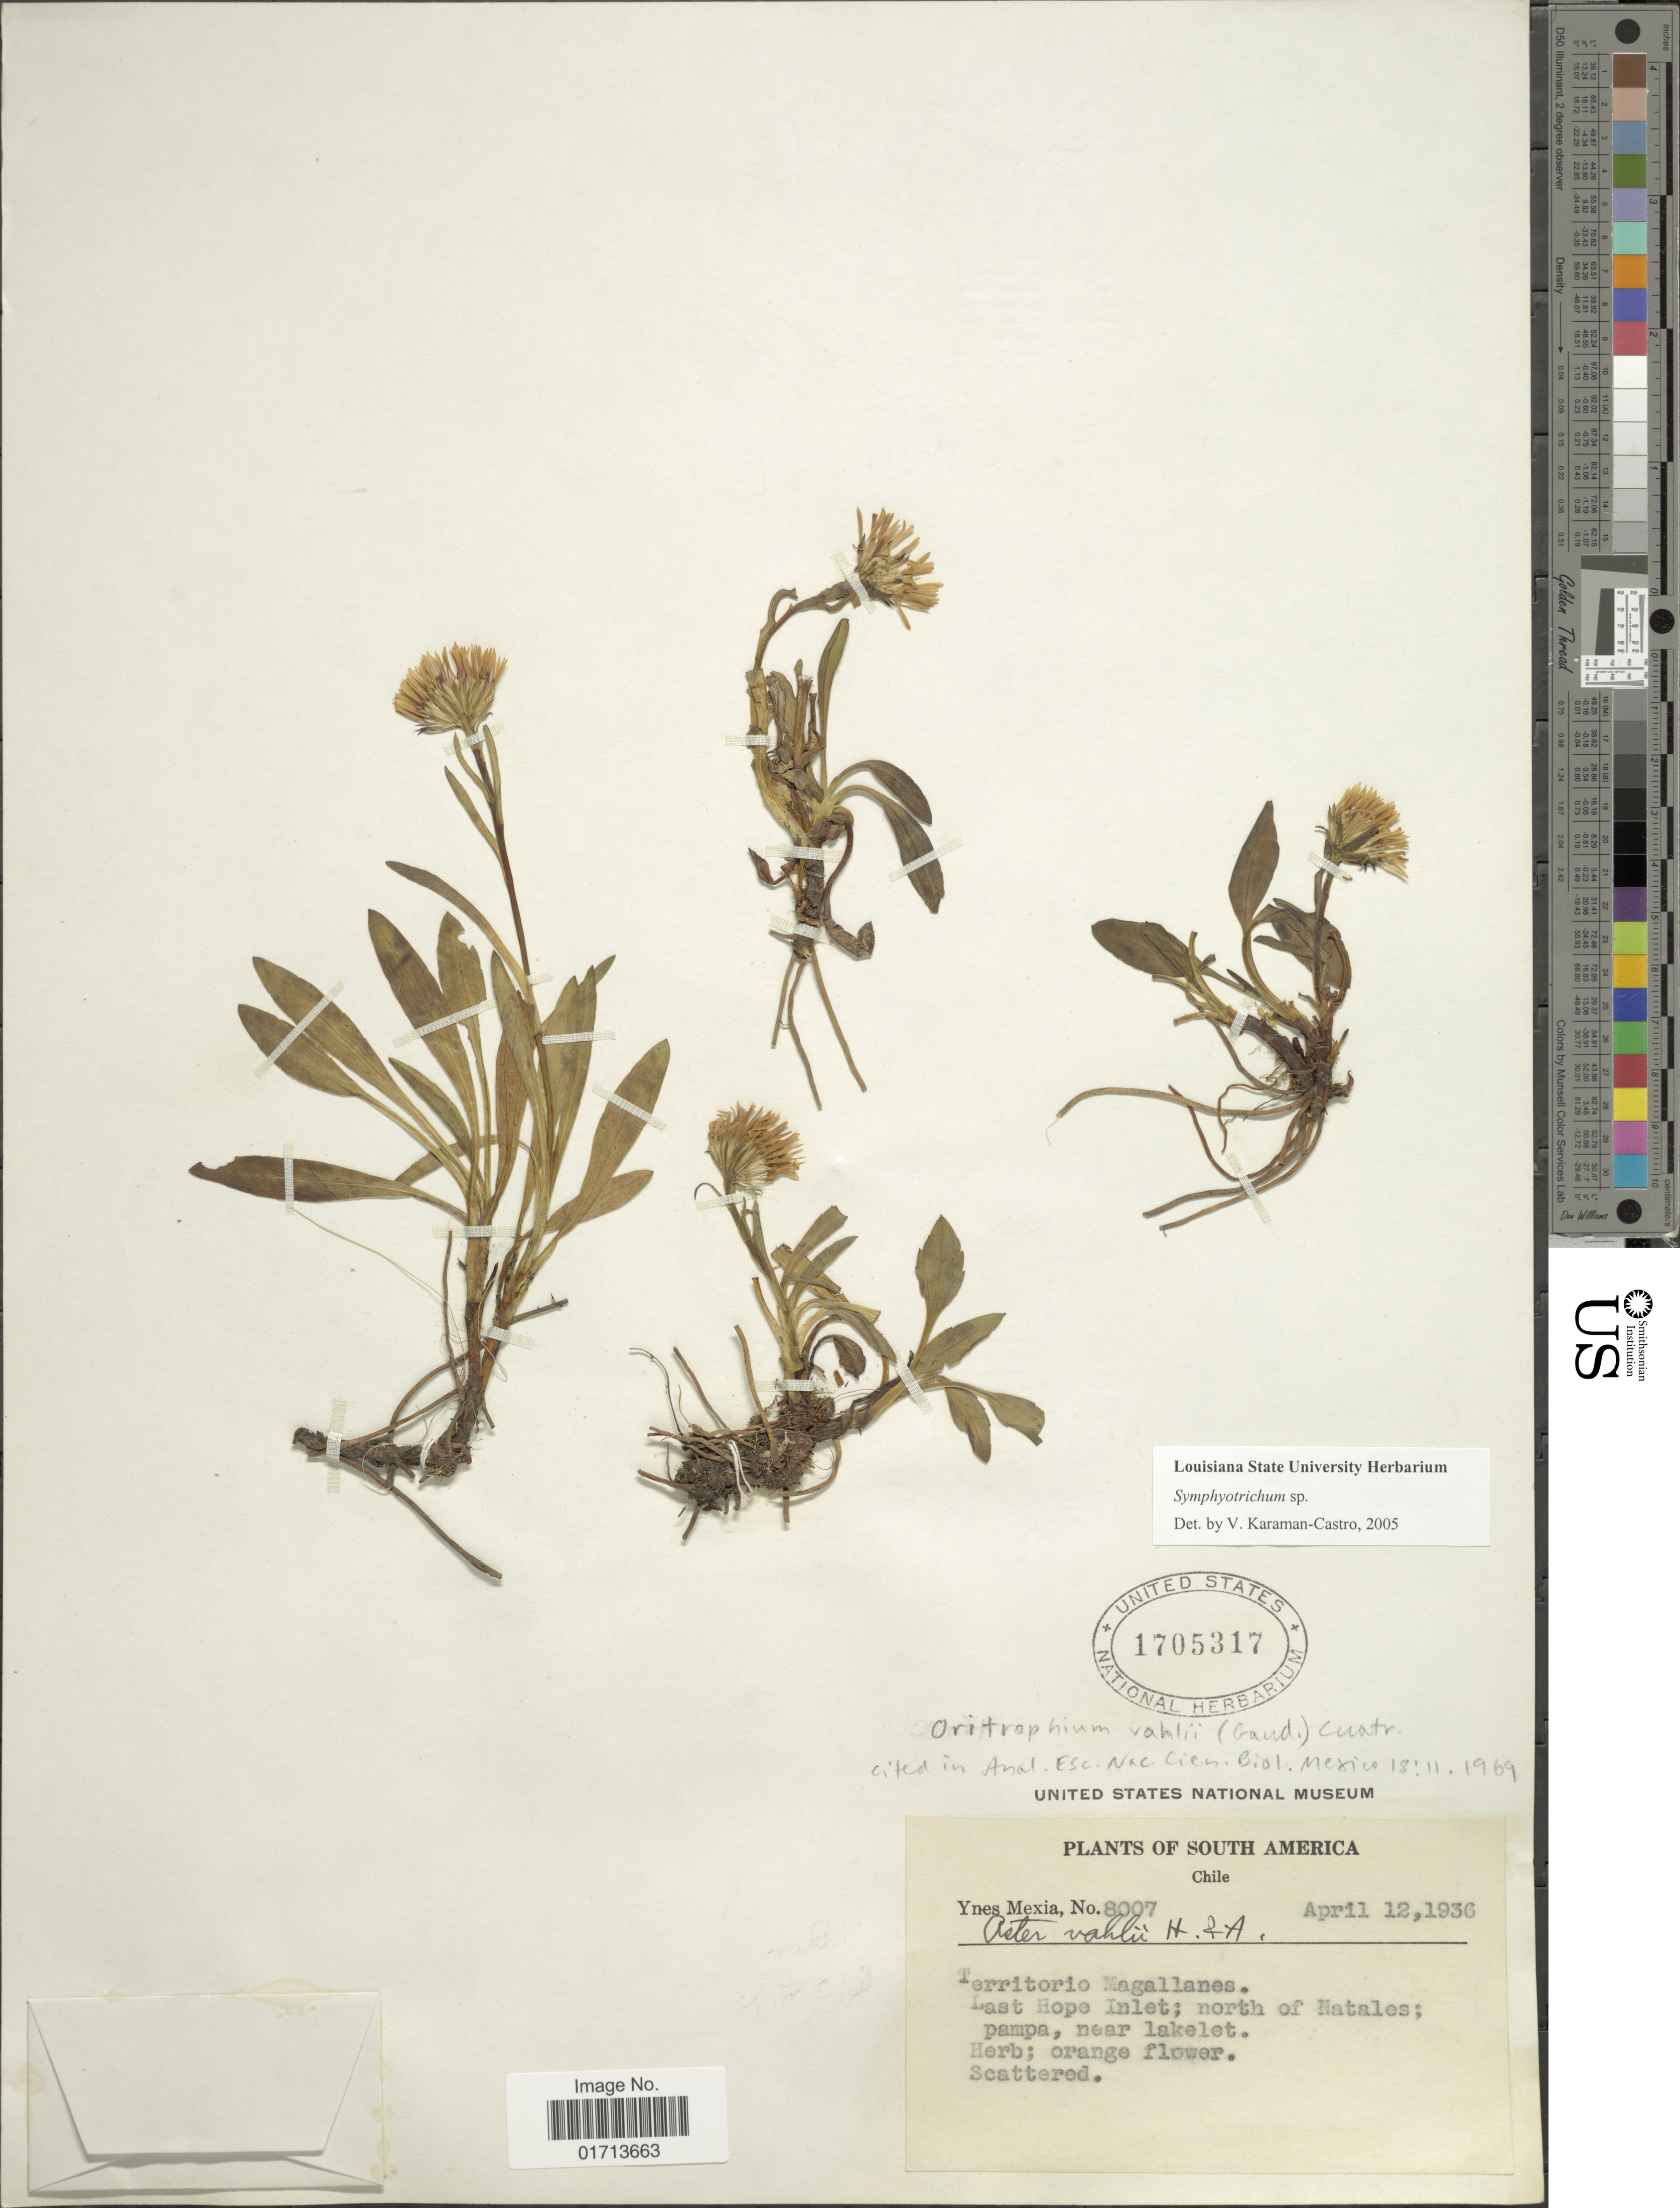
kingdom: Plantae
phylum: Tracheophyta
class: Magnoliopsida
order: Asterales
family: Asteraceae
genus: Oritrophium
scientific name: Oritrophium vahlii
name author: (Gaudich.) Cuatrec.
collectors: Y. Mexia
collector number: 8007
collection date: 1936-04-12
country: Chile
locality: Territorio Magallanes, Last Hope Inlet; north of Natales; pampa, near lakelet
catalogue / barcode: US 1705317